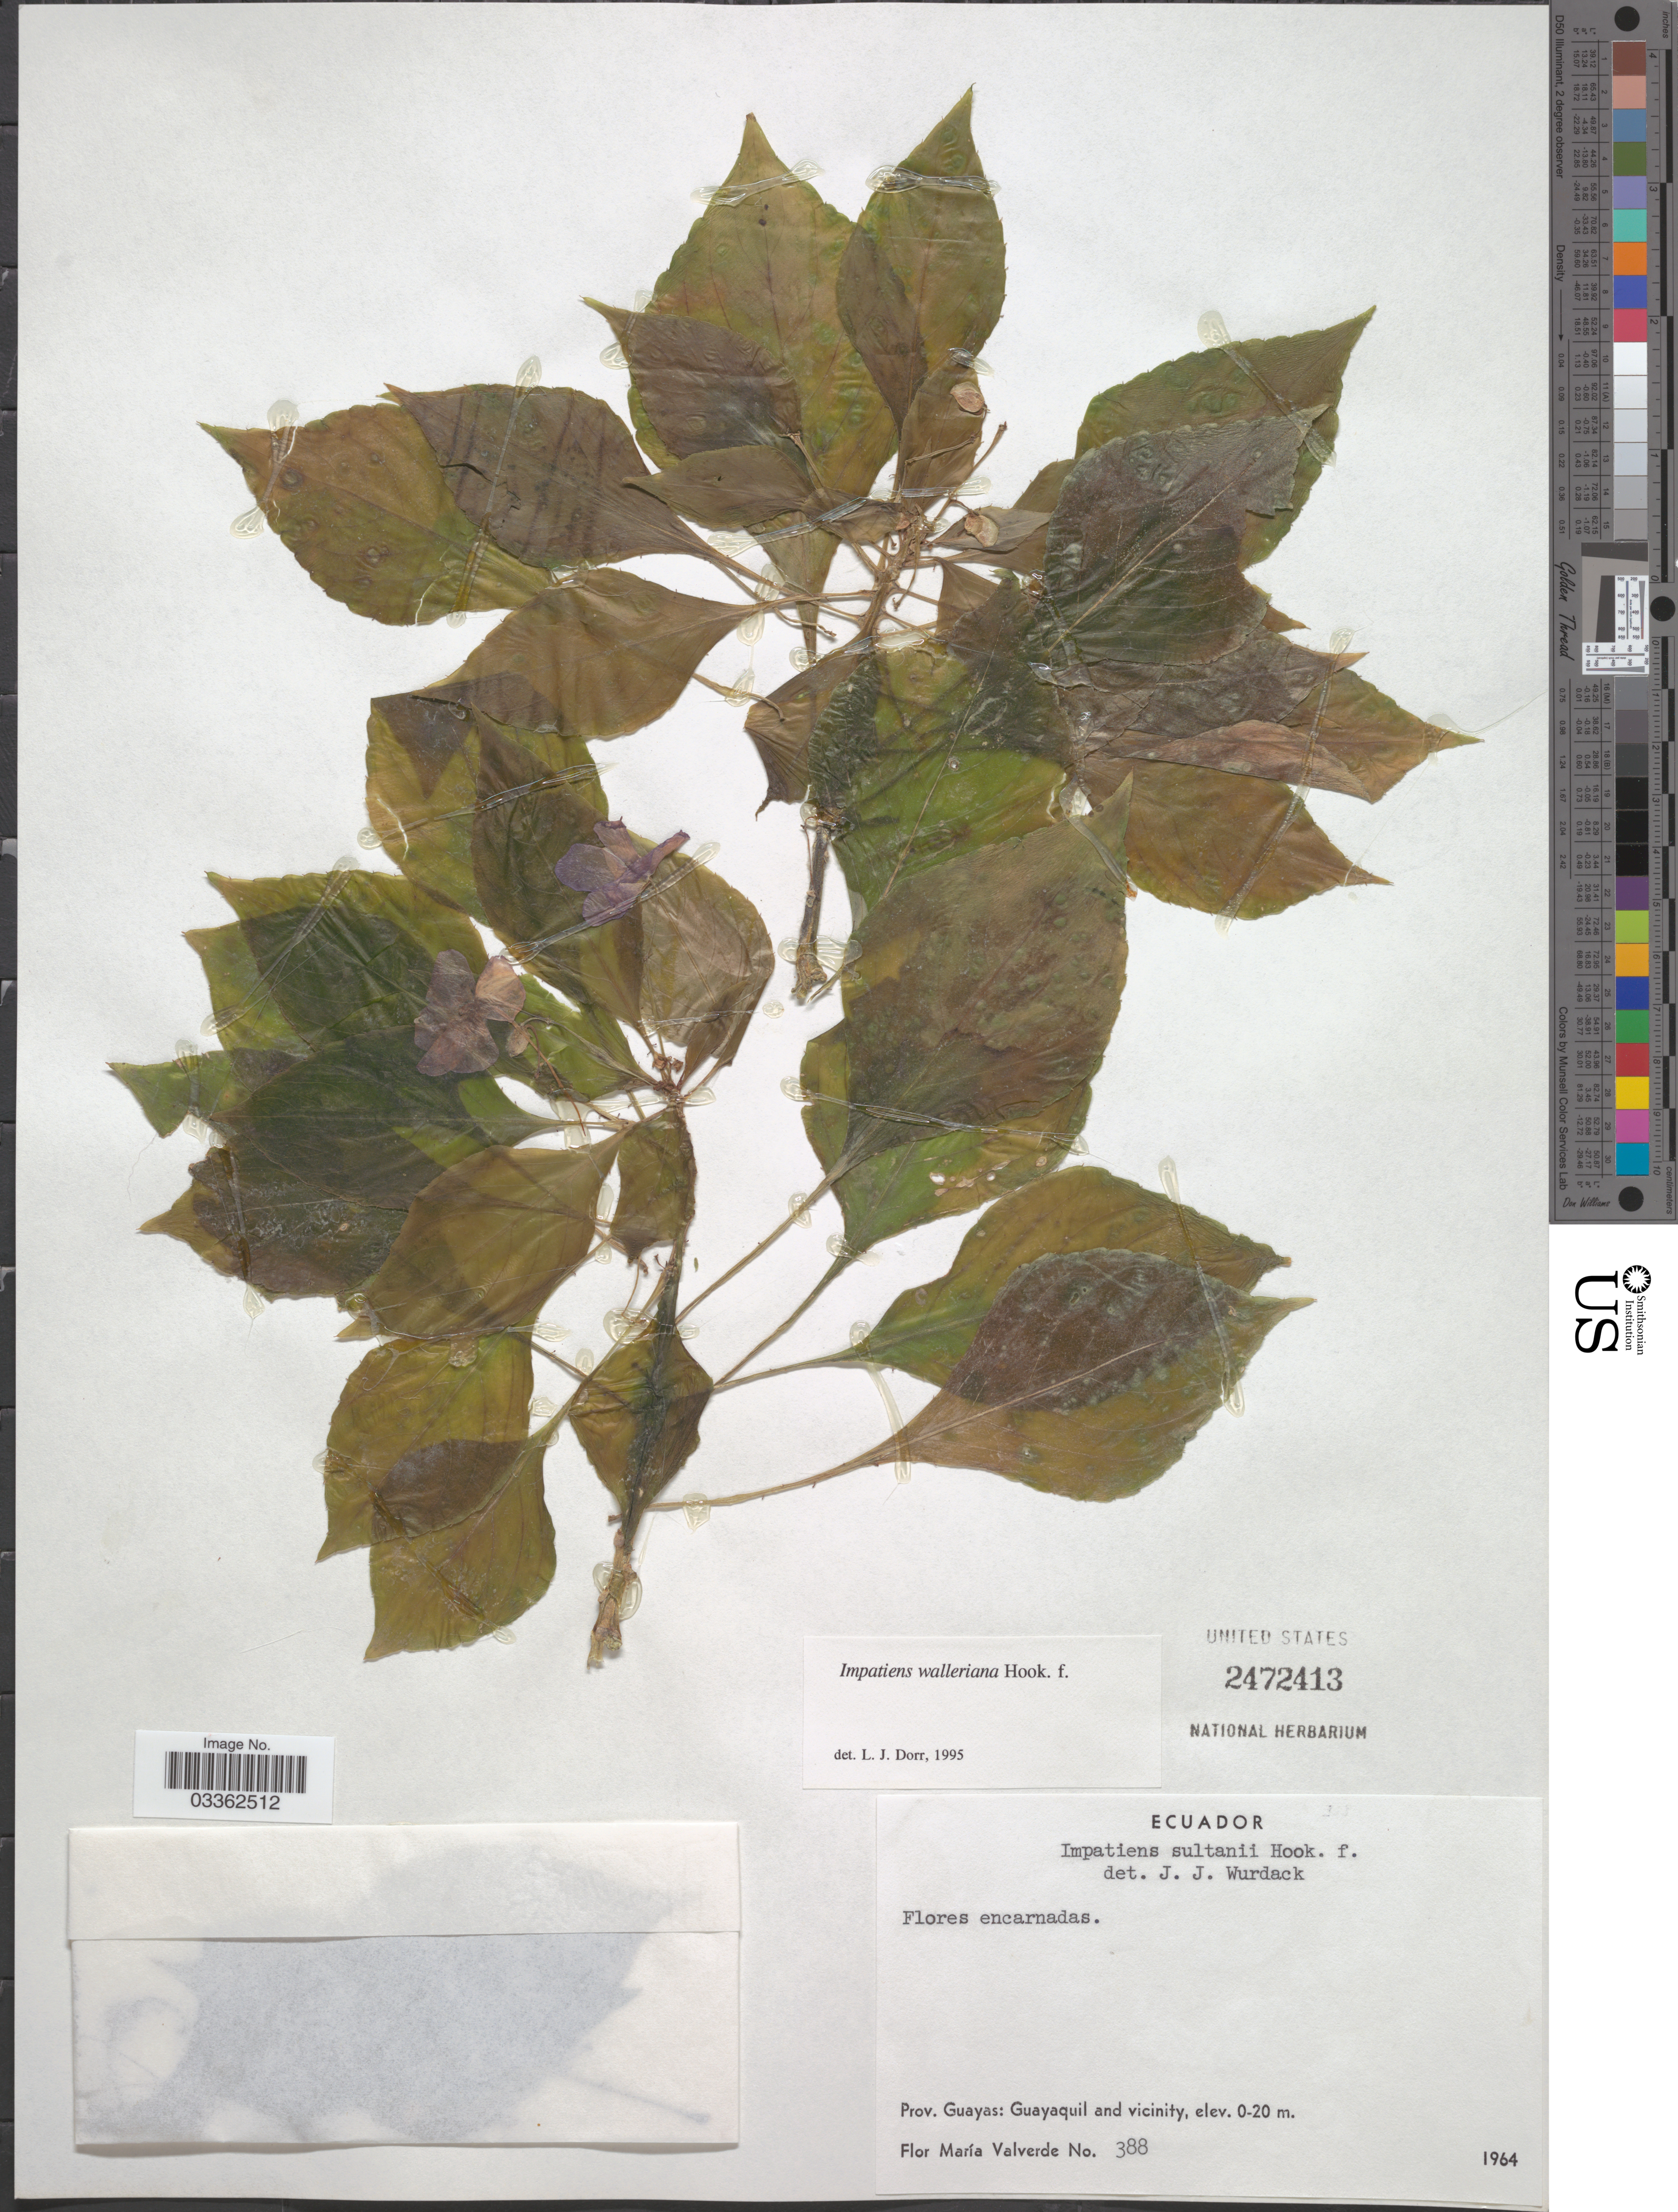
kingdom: Plantae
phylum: Tracheophyta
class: Magnoliopsida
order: Ericales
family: Balsaminaceae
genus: Impatiens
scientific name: Impatiens walleriana 'Super Elfin Red'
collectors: F. M. Valverde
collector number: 388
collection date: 1964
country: Ecuador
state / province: Guayas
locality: Guayaquil and vicinity.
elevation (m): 0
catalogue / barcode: US 2472413